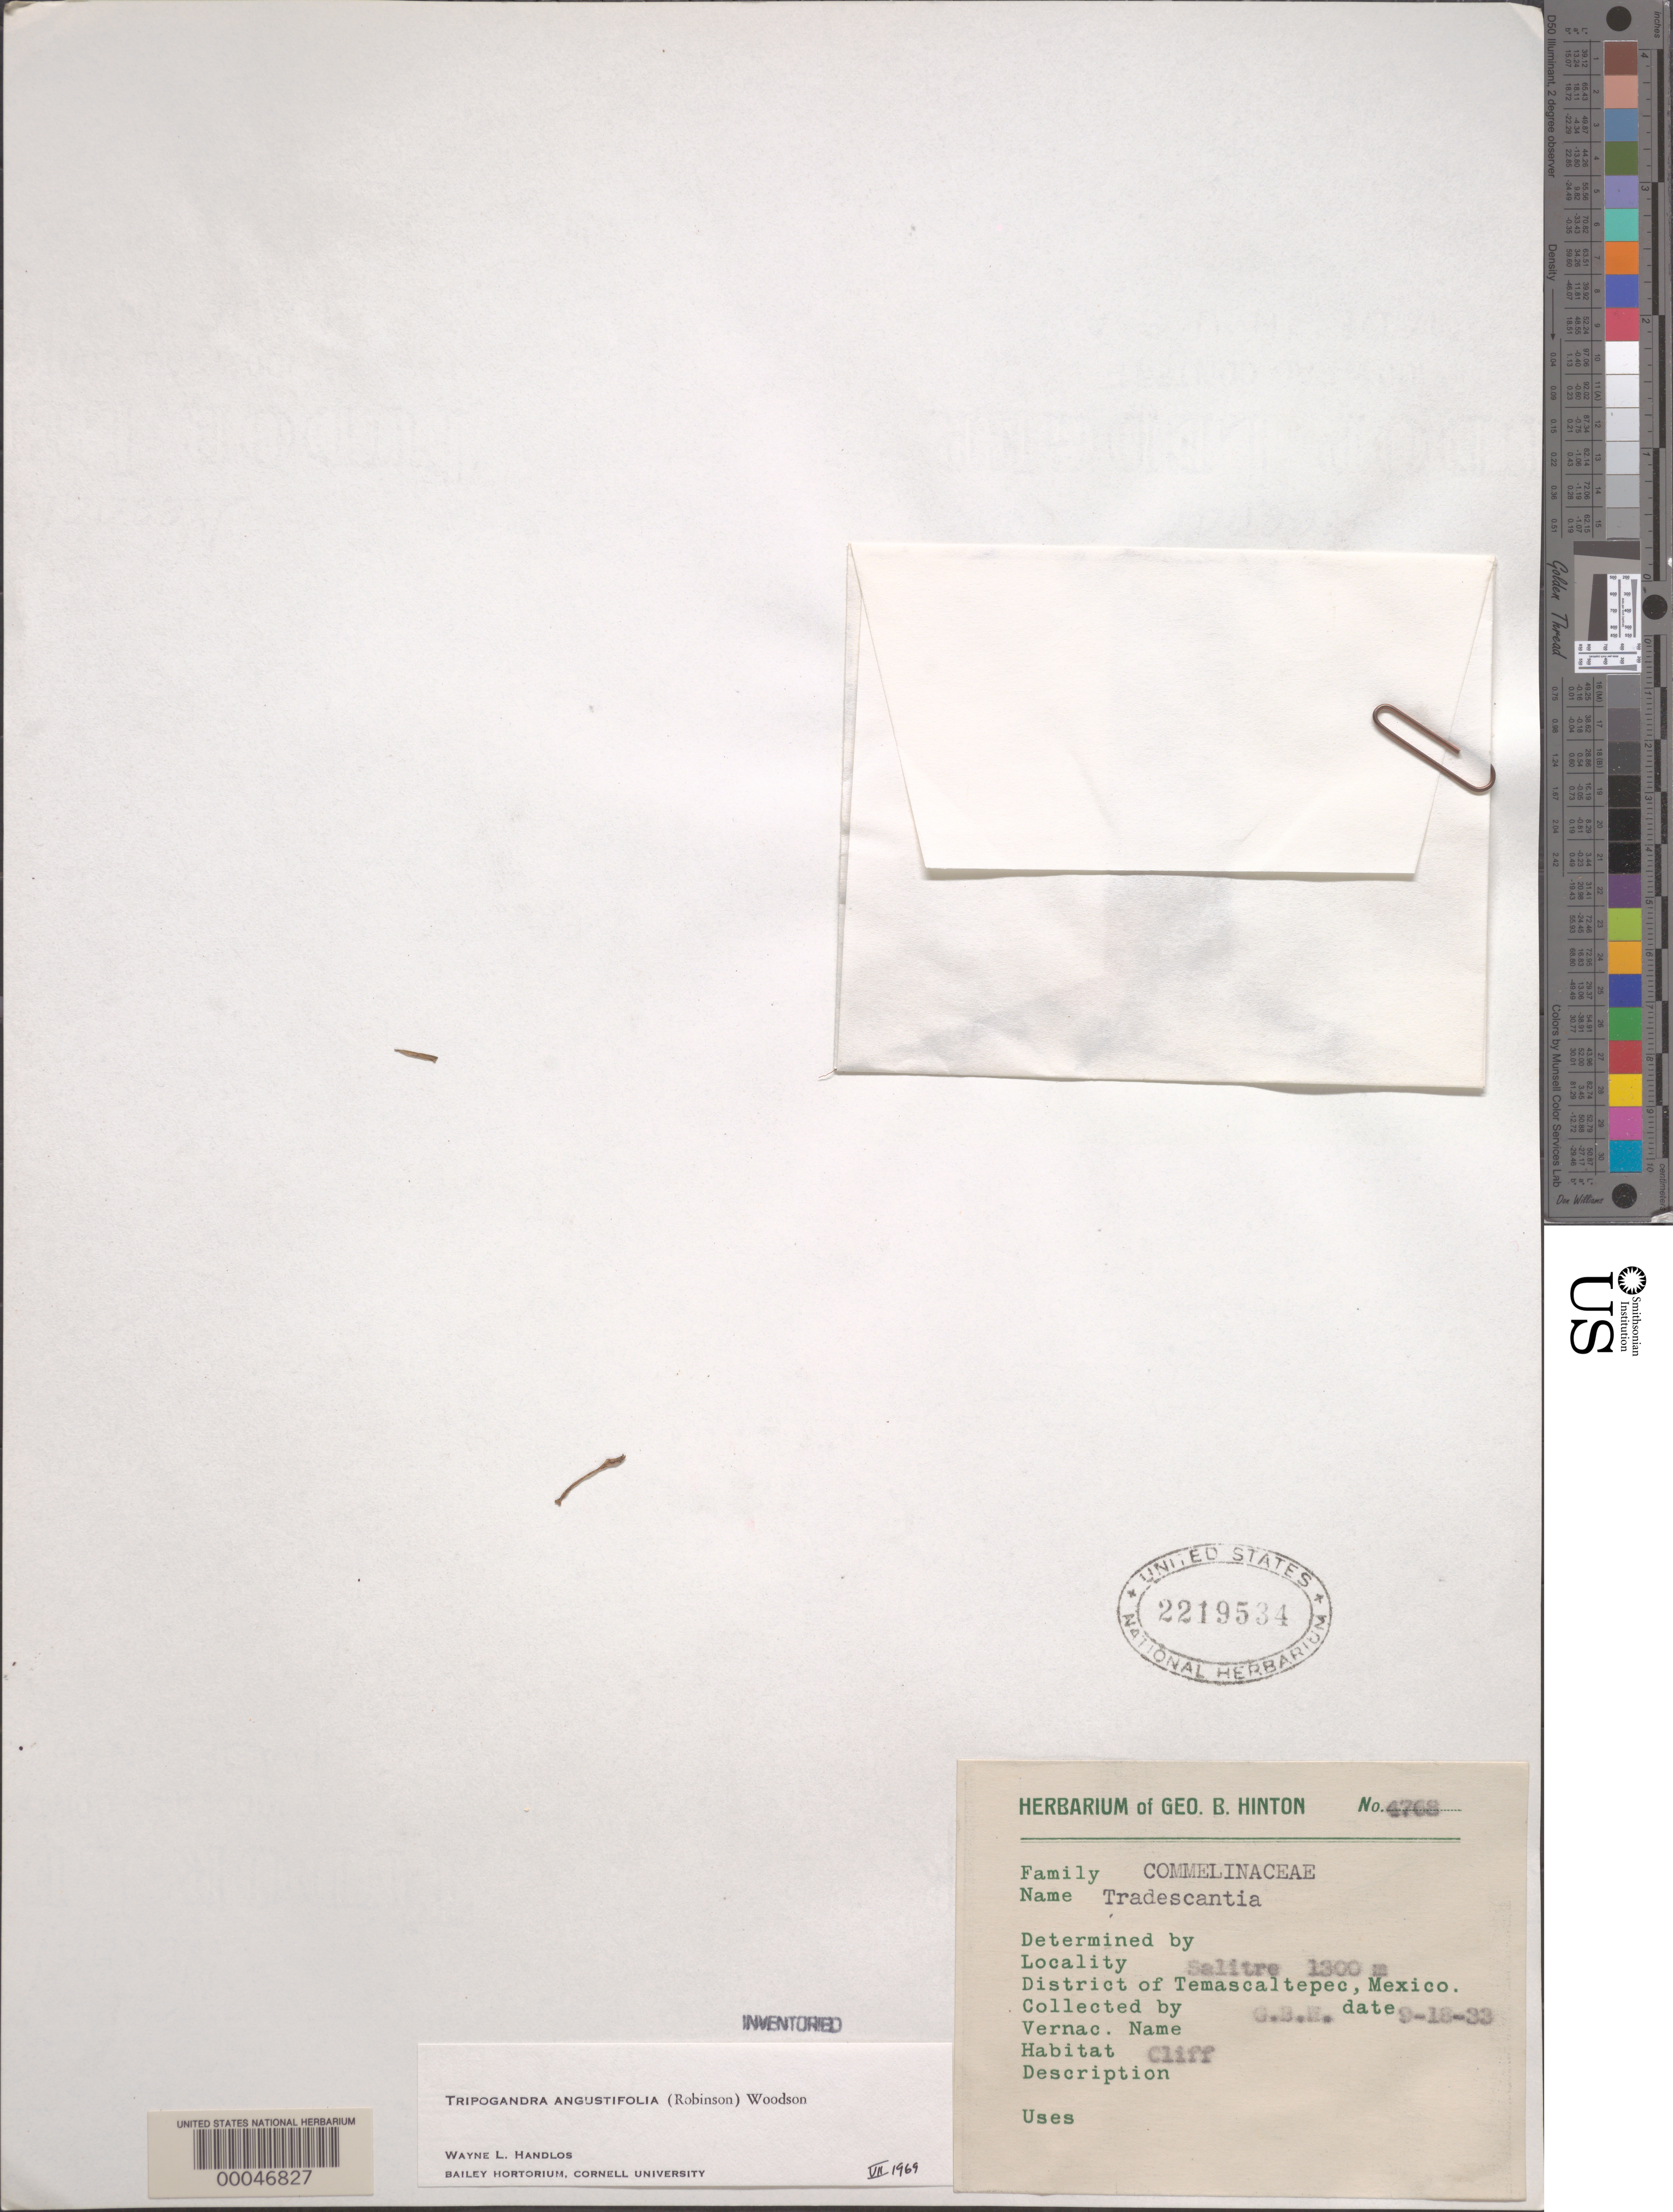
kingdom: Plantae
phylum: Tracheophyta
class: Liliopsida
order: Commelinales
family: Commelinaceae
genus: Tripogandra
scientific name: Tripogandra angustifolia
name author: (B.L. Rob.) Woodson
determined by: Handlos, W. L.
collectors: G. B. Hinton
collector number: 4768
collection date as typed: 18 Sep 1933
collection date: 1933-09-18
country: Mexico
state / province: México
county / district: Temascaltepec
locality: Salitre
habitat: Cliff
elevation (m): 1300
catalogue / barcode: US 2219534